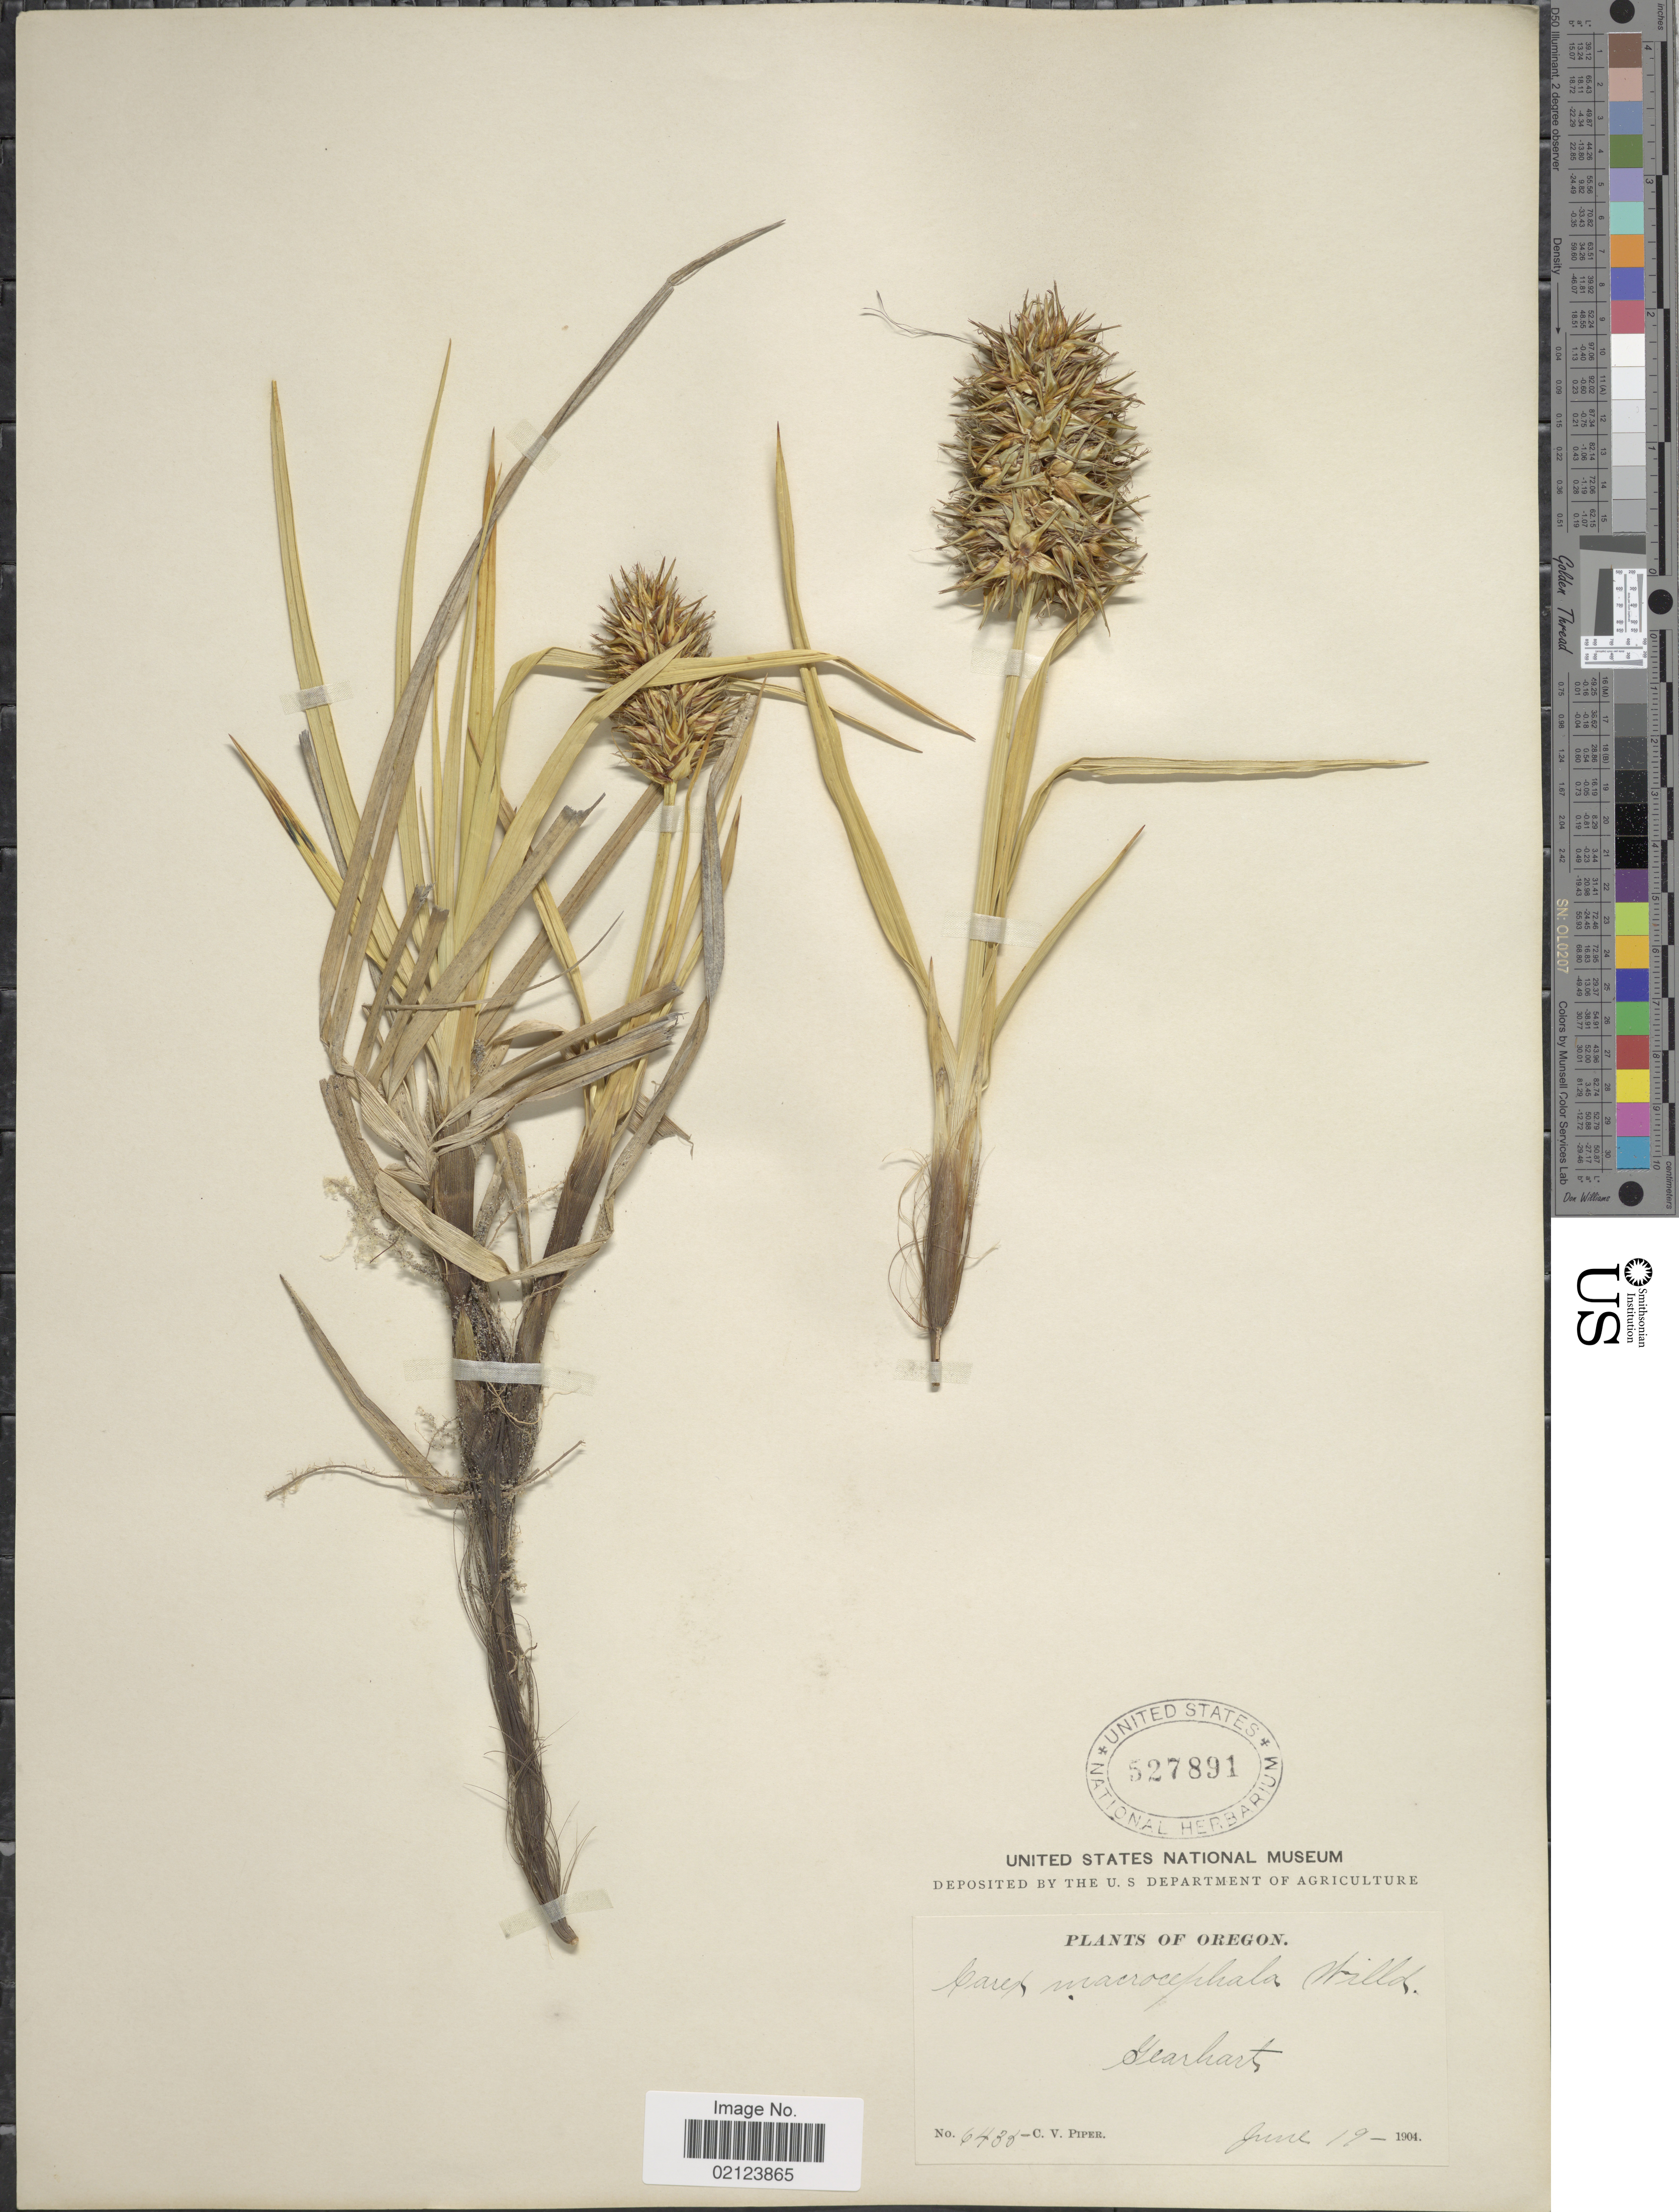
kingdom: Plantae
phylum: Tracheophyta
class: Liliopsida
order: Poales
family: Cyperaceae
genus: Carex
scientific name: Carex macrocephala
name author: Willd. ex Spreng.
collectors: C. V. Piper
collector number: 6435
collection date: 1904-06-19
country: United States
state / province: Oregon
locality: Gearhart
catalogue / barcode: US 527891